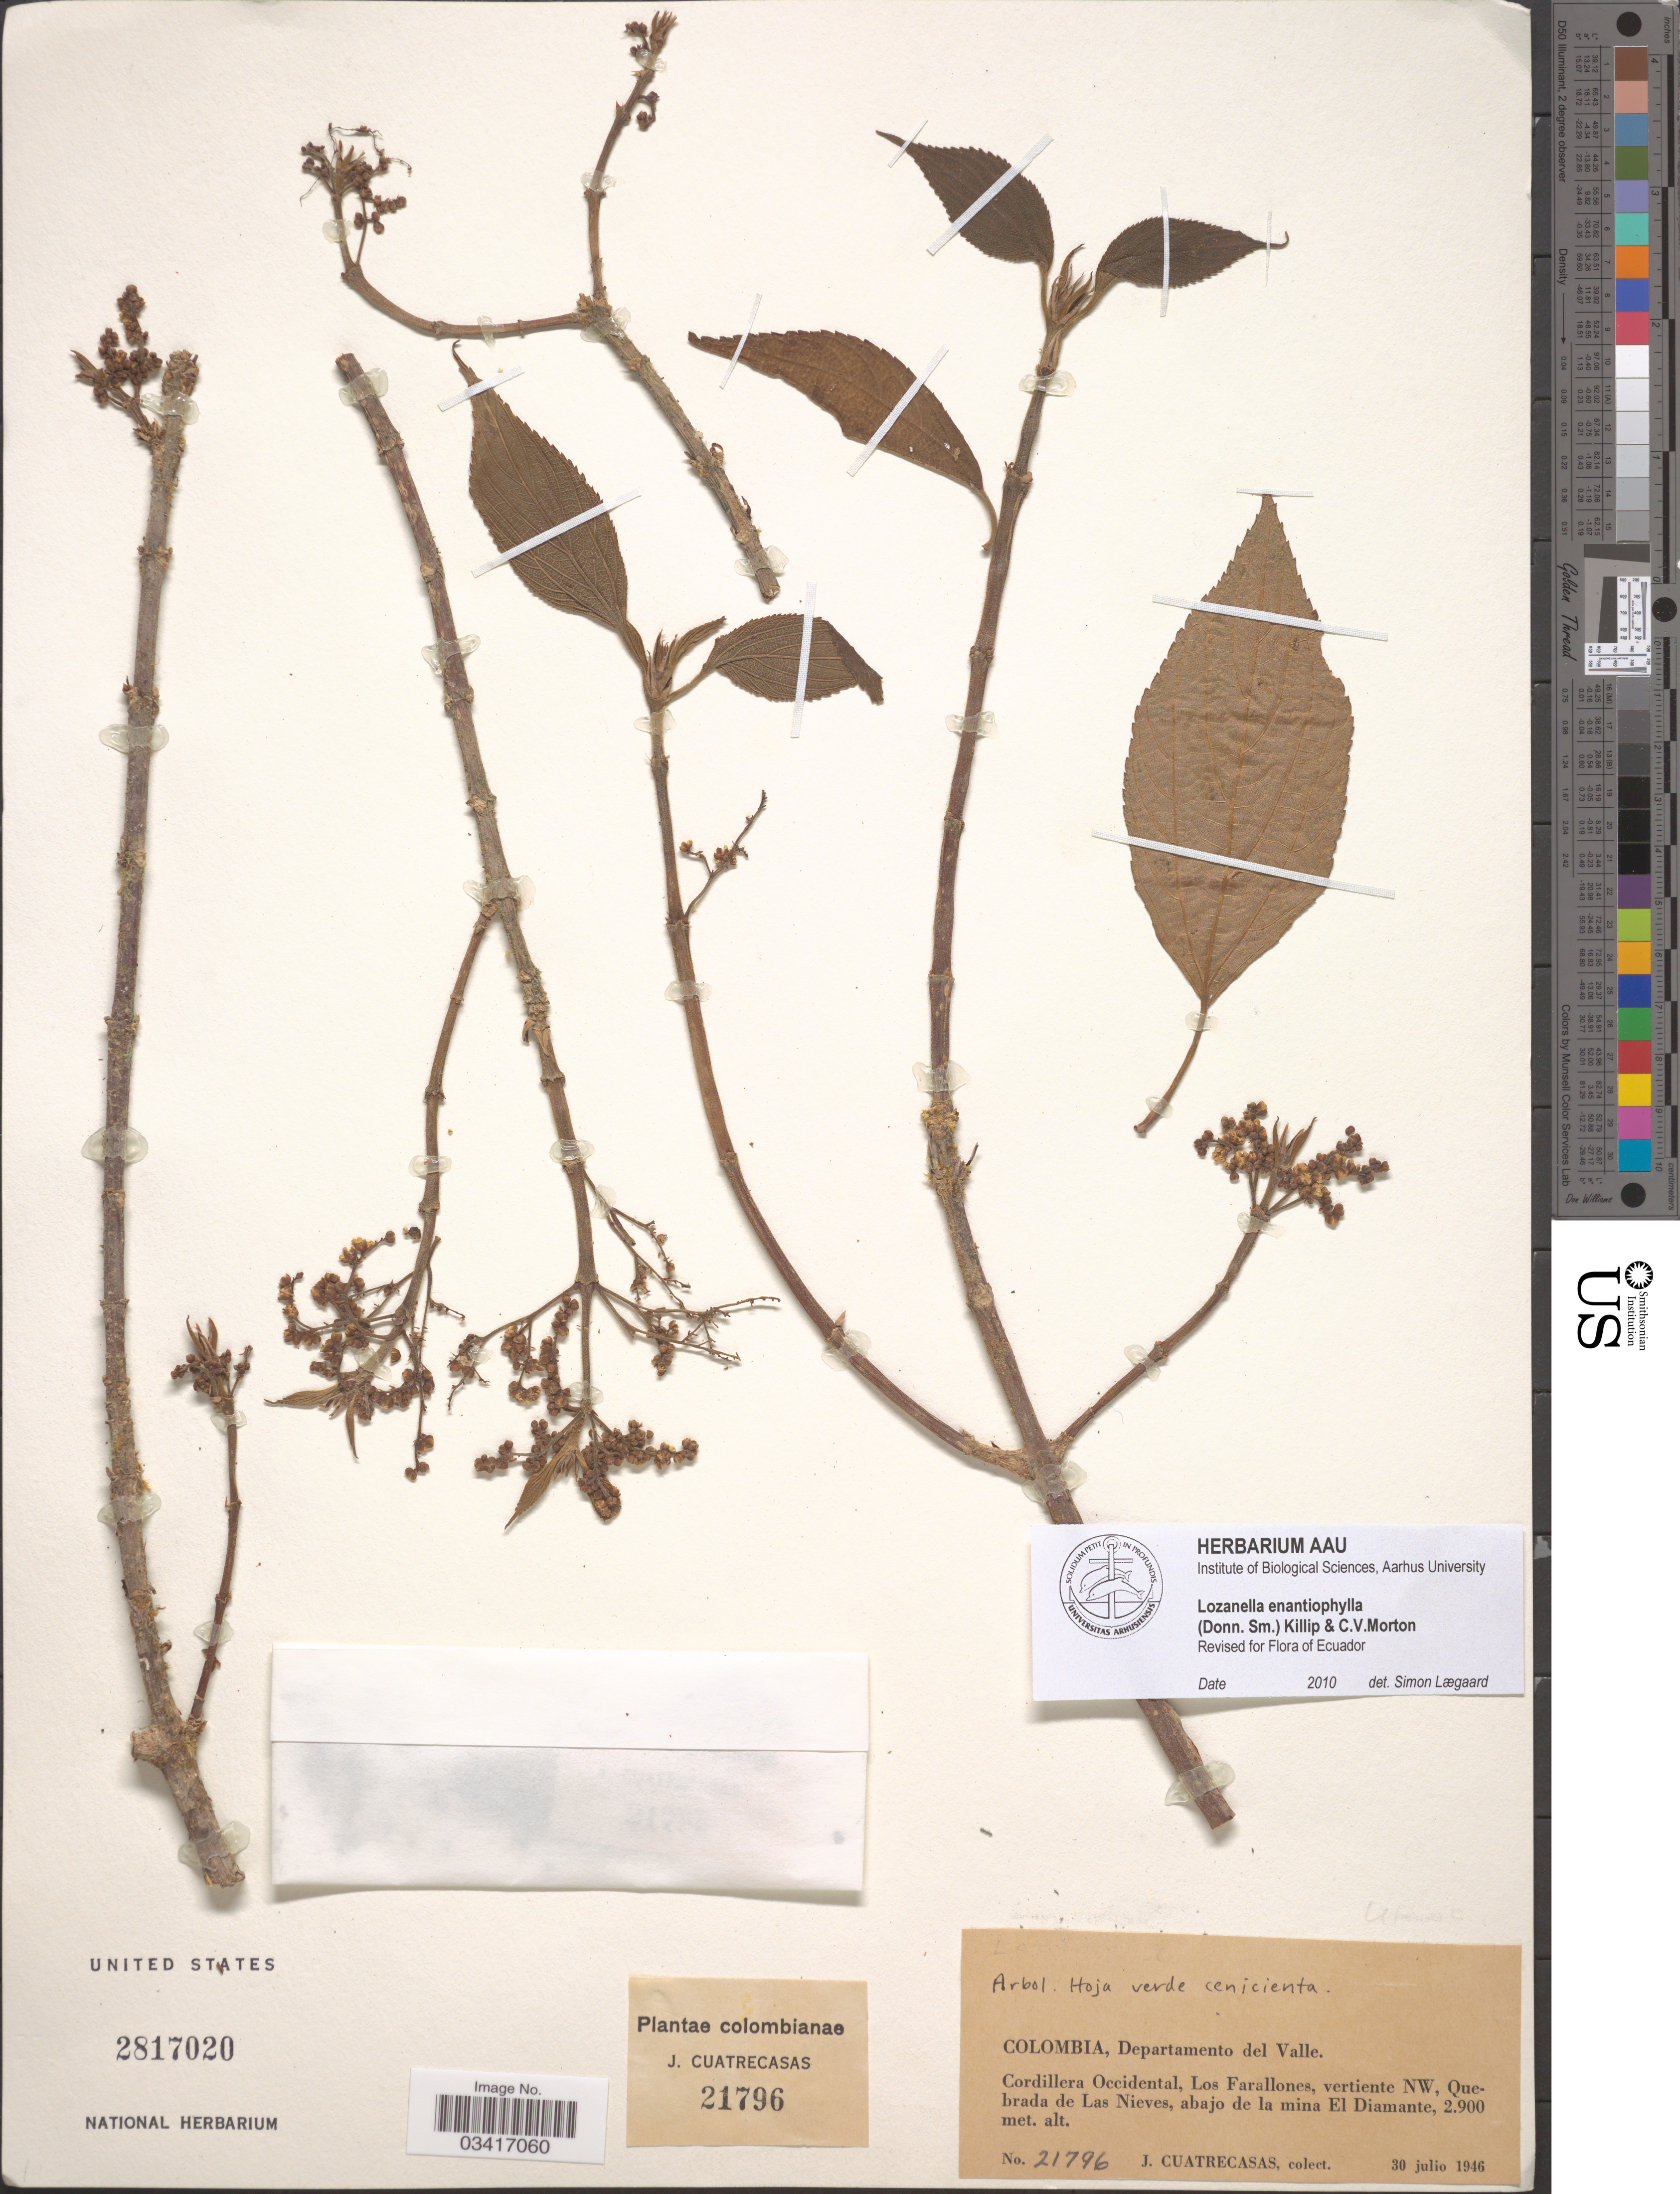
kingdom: Plantae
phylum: Tracheophyta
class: Magnoliopsida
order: Rosales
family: Cannabaceae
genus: Lozanella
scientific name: Lozanella enantiophylla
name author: (Donn. Sm.) Killip & C.V. Morton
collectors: J. Cuatrecasas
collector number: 21796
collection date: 1946-07-30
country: Colombia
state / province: Valle del Cauca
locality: Departamento del Valle. Cordillera Occidental, Los Farallones, vertiente NW, Quebrada de Las Nieves, abajo de la mina El Diamante.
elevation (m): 2900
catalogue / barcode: US 2817020